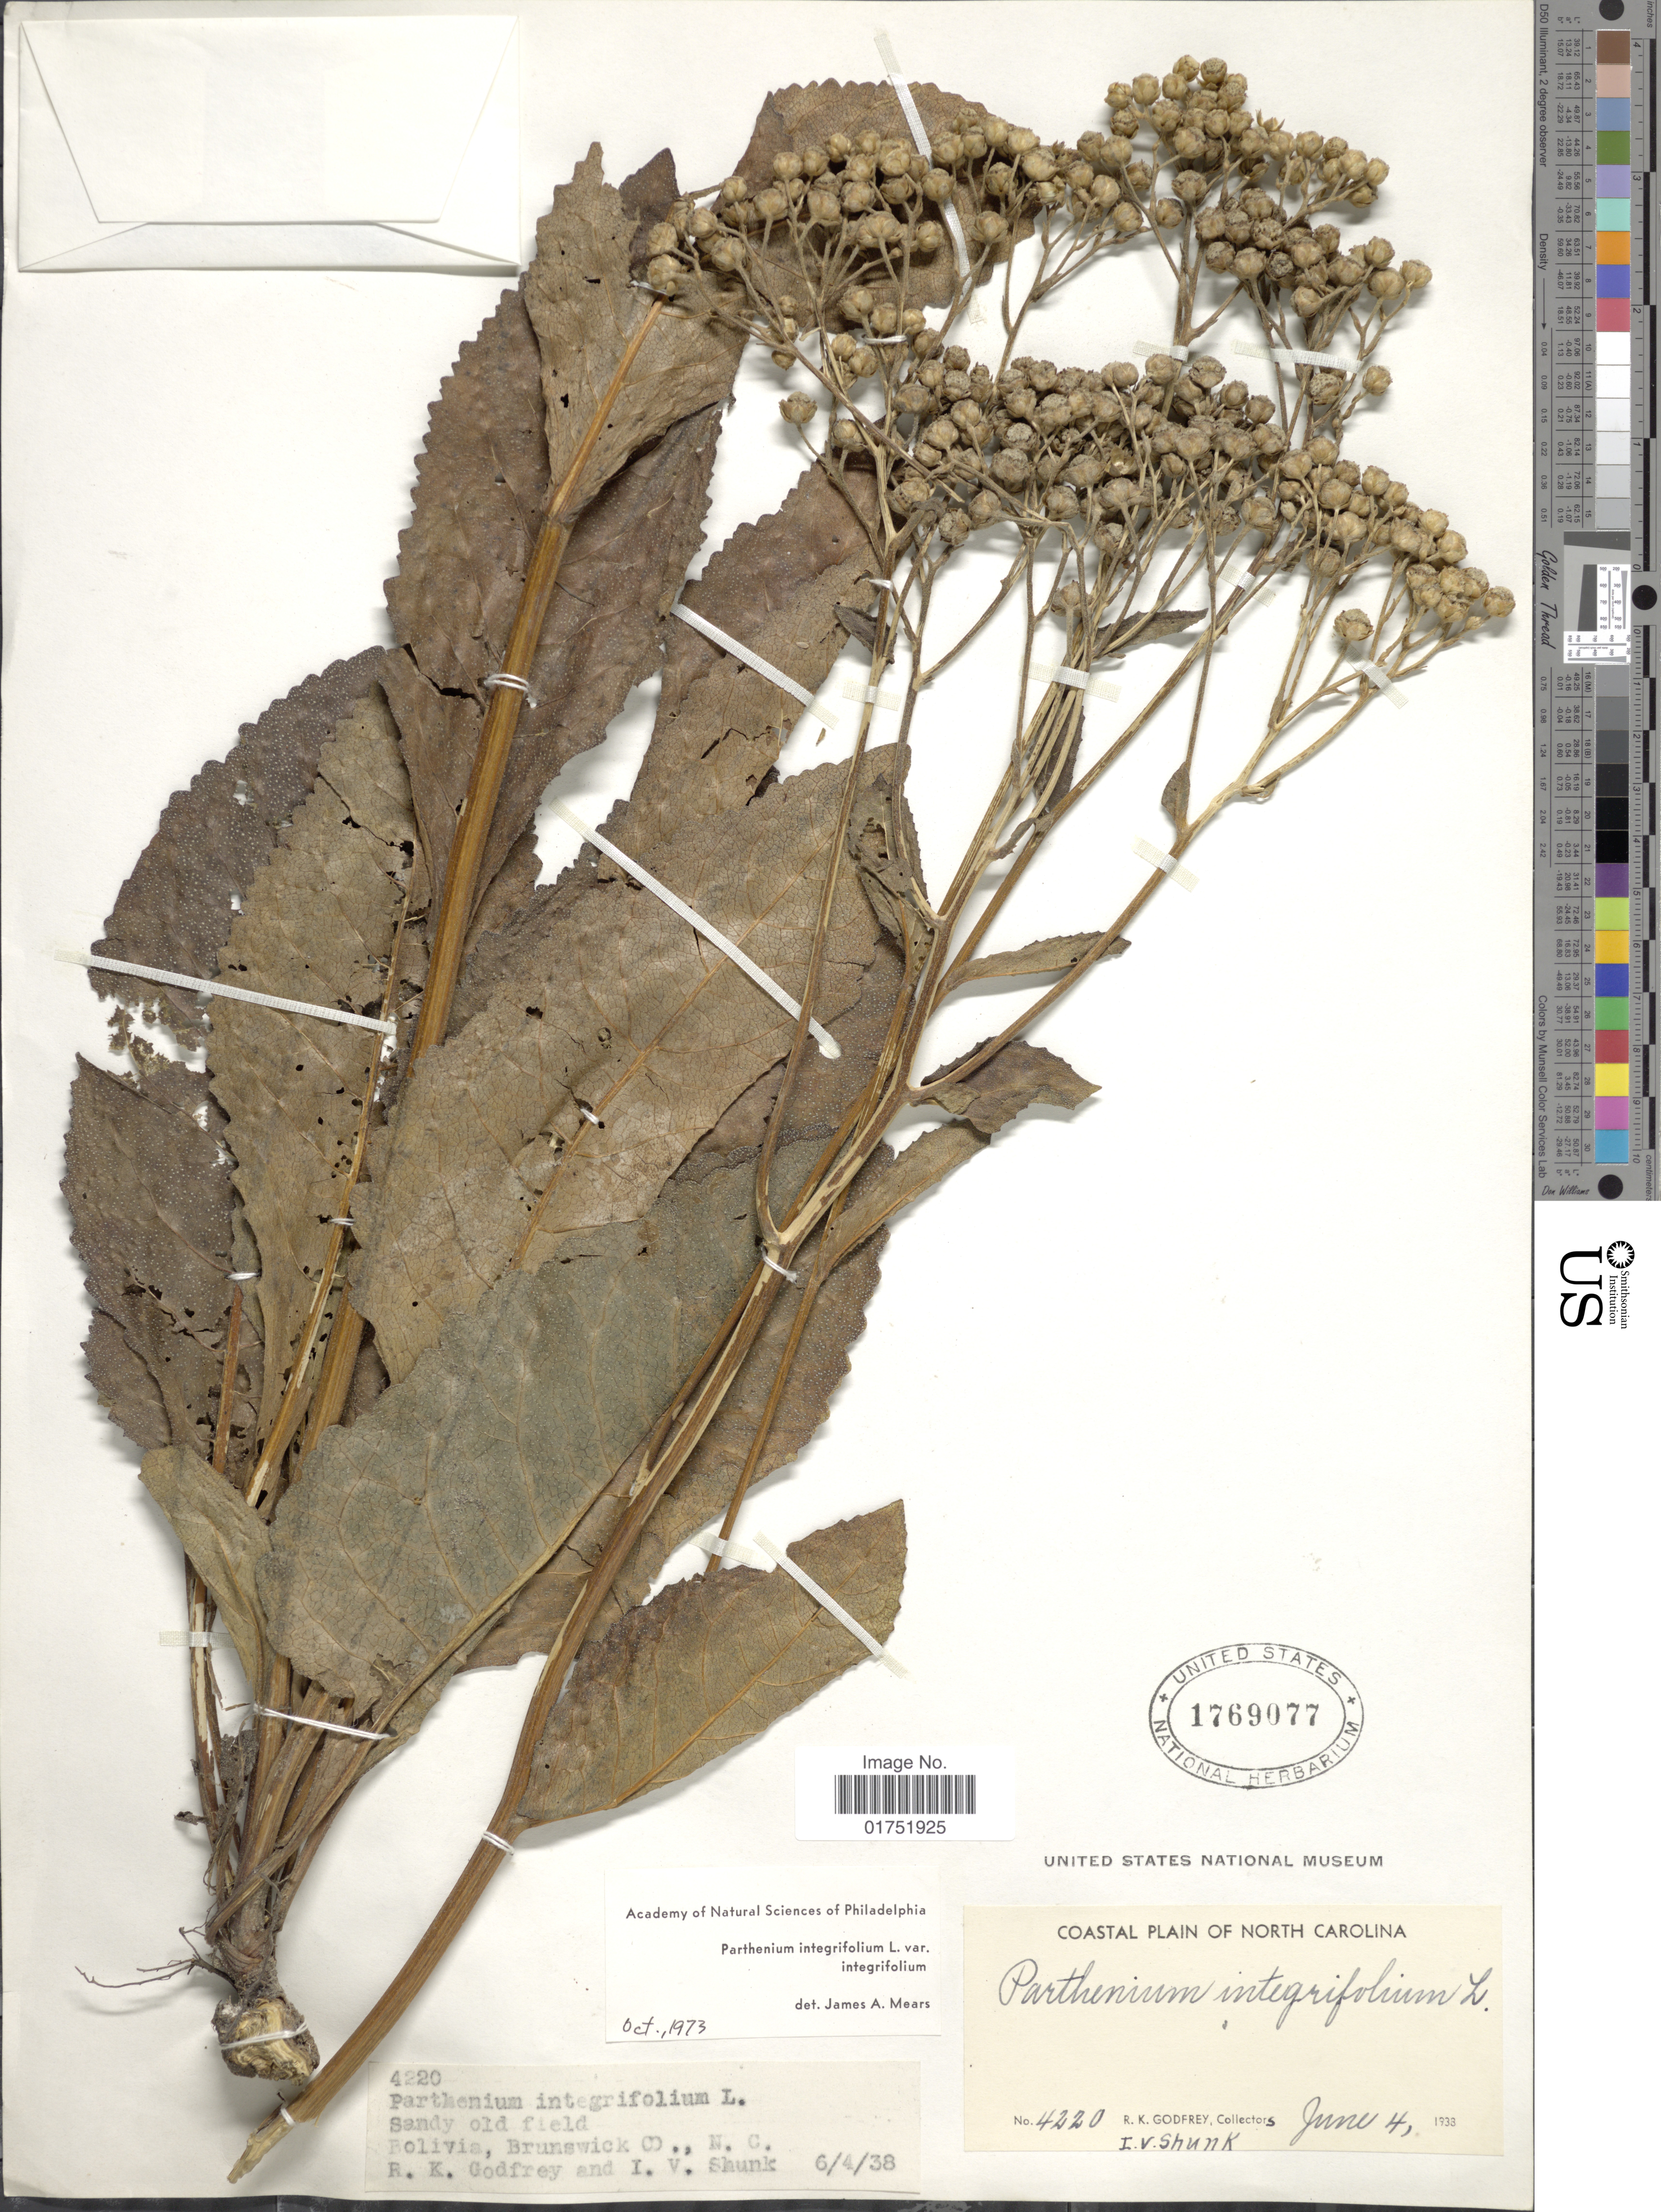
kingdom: Plantae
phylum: Tracheophyta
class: Magnoliopsida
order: Asterales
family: Asteraceae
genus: Parthenium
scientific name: Parthenium integrifolium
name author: L.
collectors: R. K. Godfrey & I. Shunk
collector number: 4220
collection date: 1938-06-04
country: United States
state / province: North Carolina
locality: Bolivia, Brunswick Co., N. C.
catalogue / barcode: US 1769077